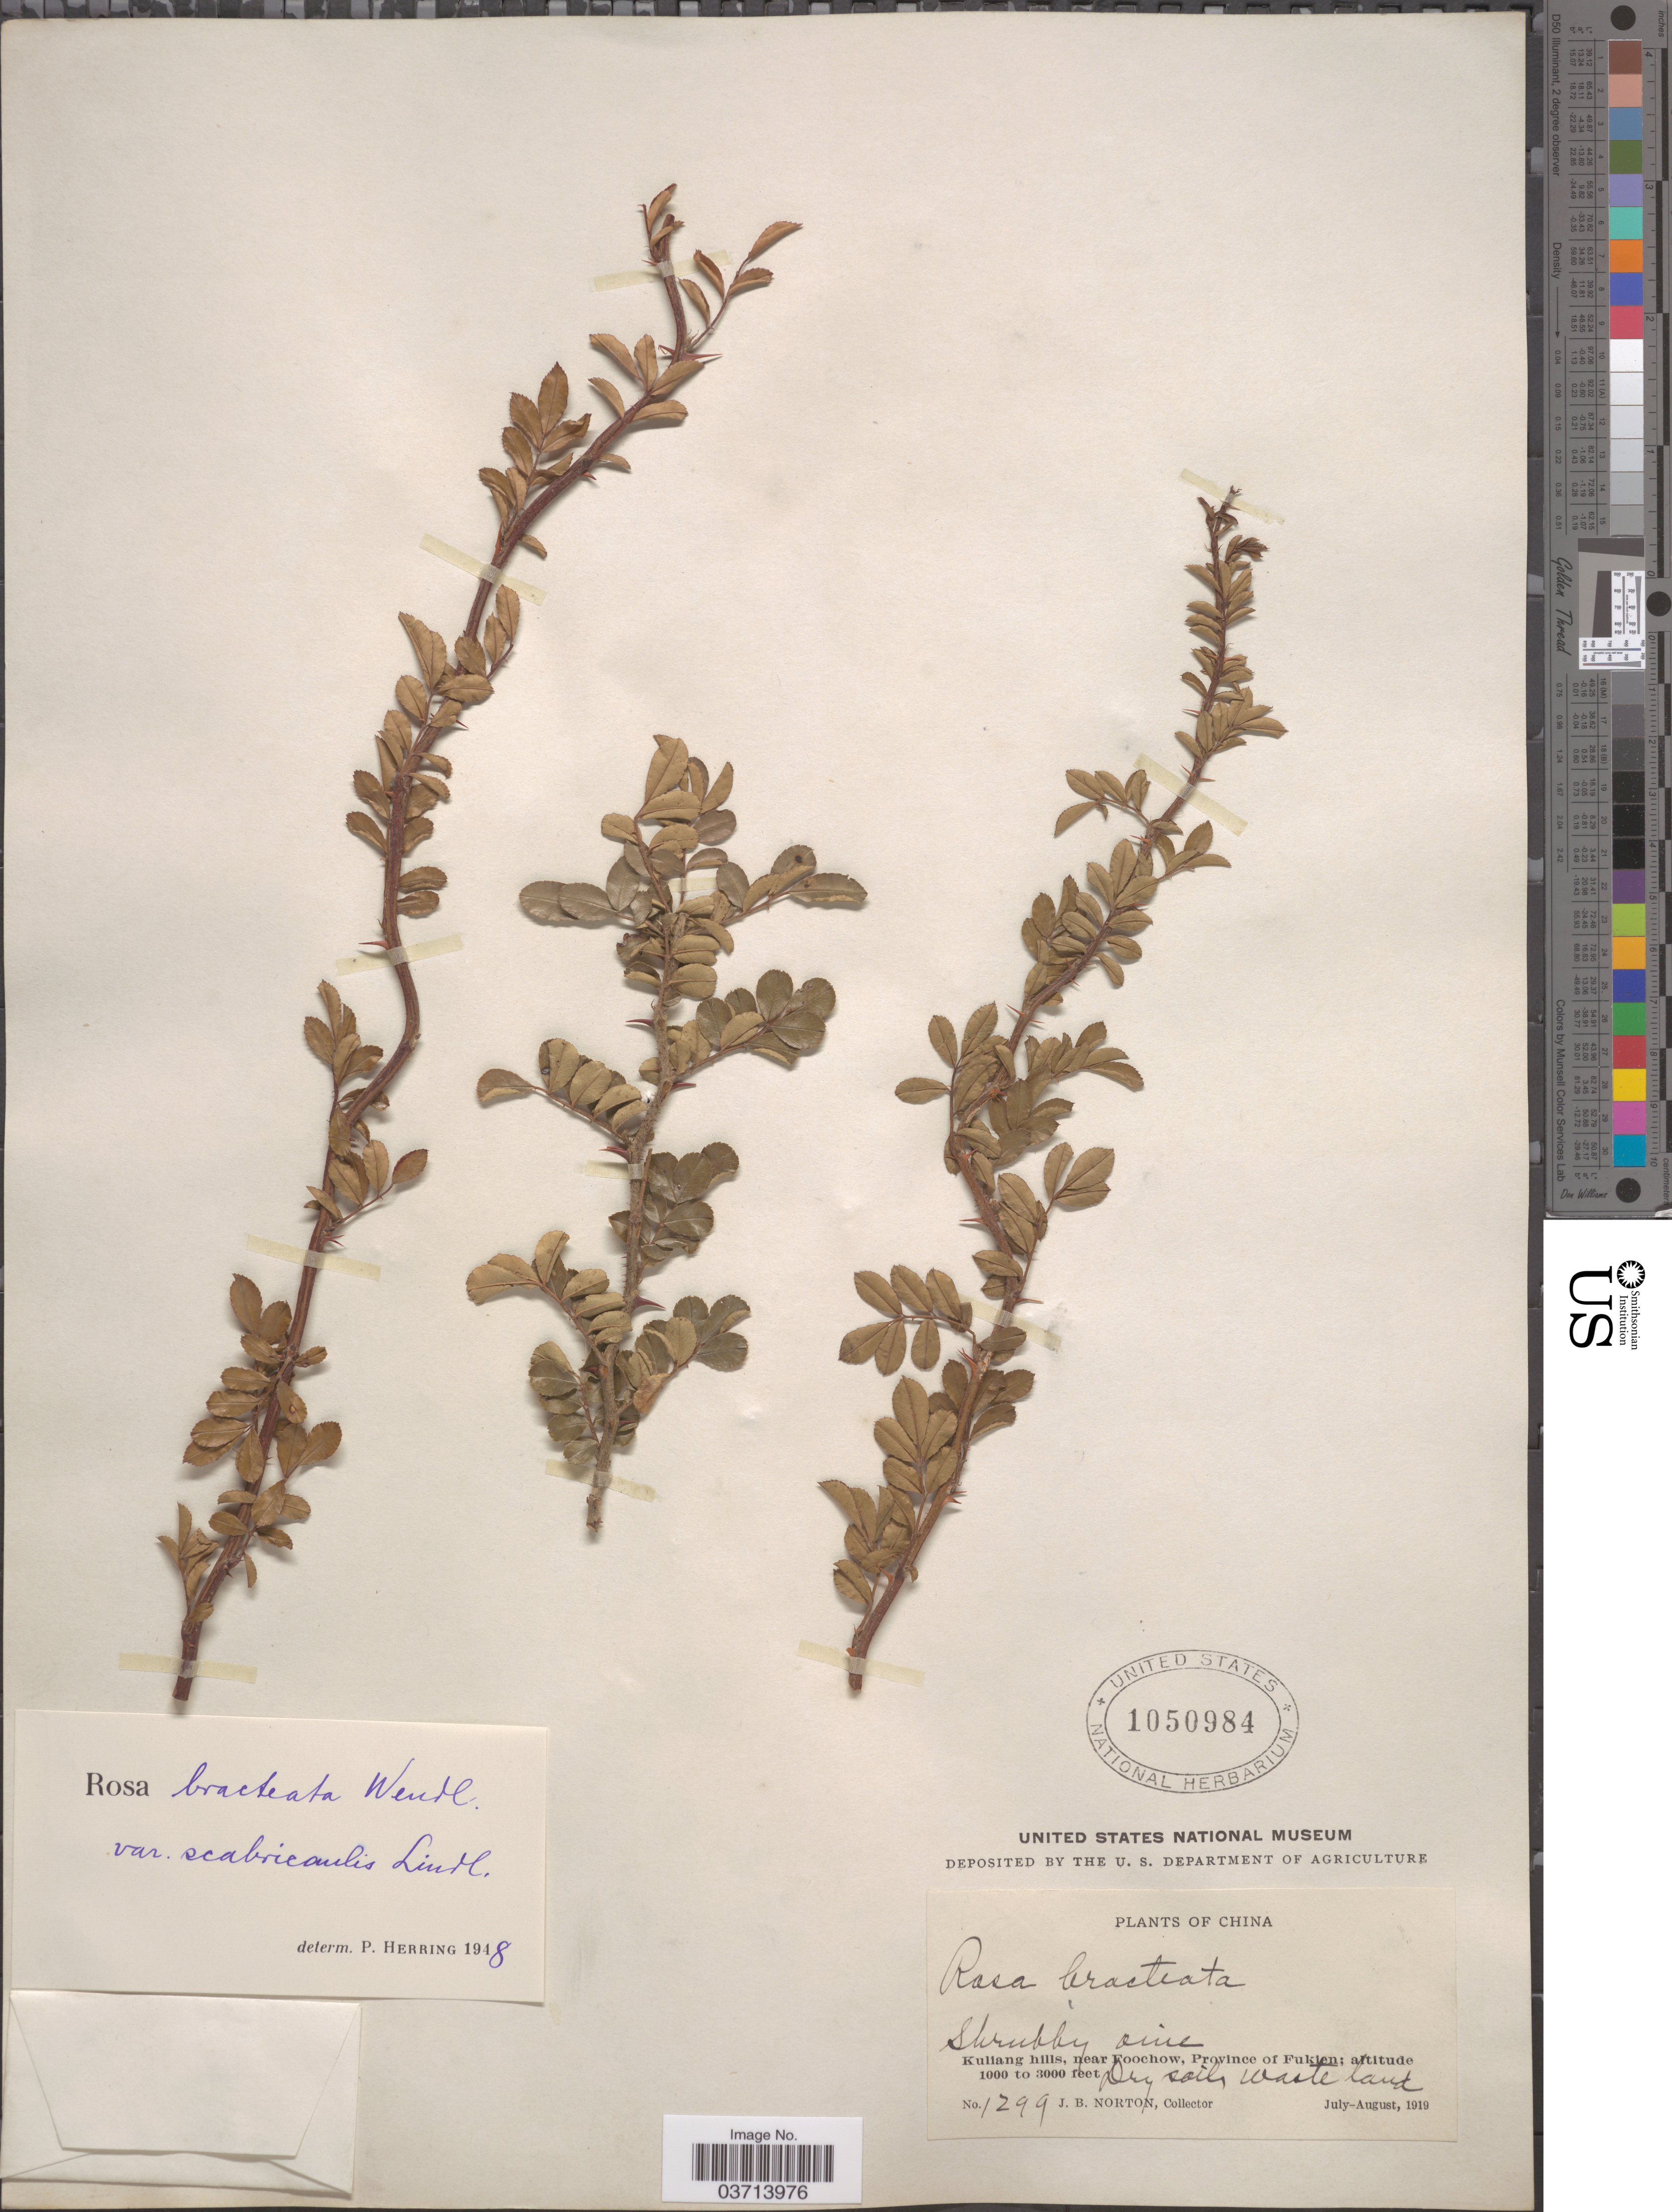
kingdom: Plantae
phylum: Tracheophyta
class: Magnoliopsida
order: Rosales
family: Rosaceae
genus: Rosa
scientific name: Rosa bracteata var. scabricaulis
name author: Lindl.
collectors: J. B. Norton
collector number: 1299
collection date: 1919-07/1919-08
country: China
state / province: Fujian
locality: Kuliang hills, near Foochow, Province of Fukien.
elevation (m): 305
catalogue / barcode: US 1050984